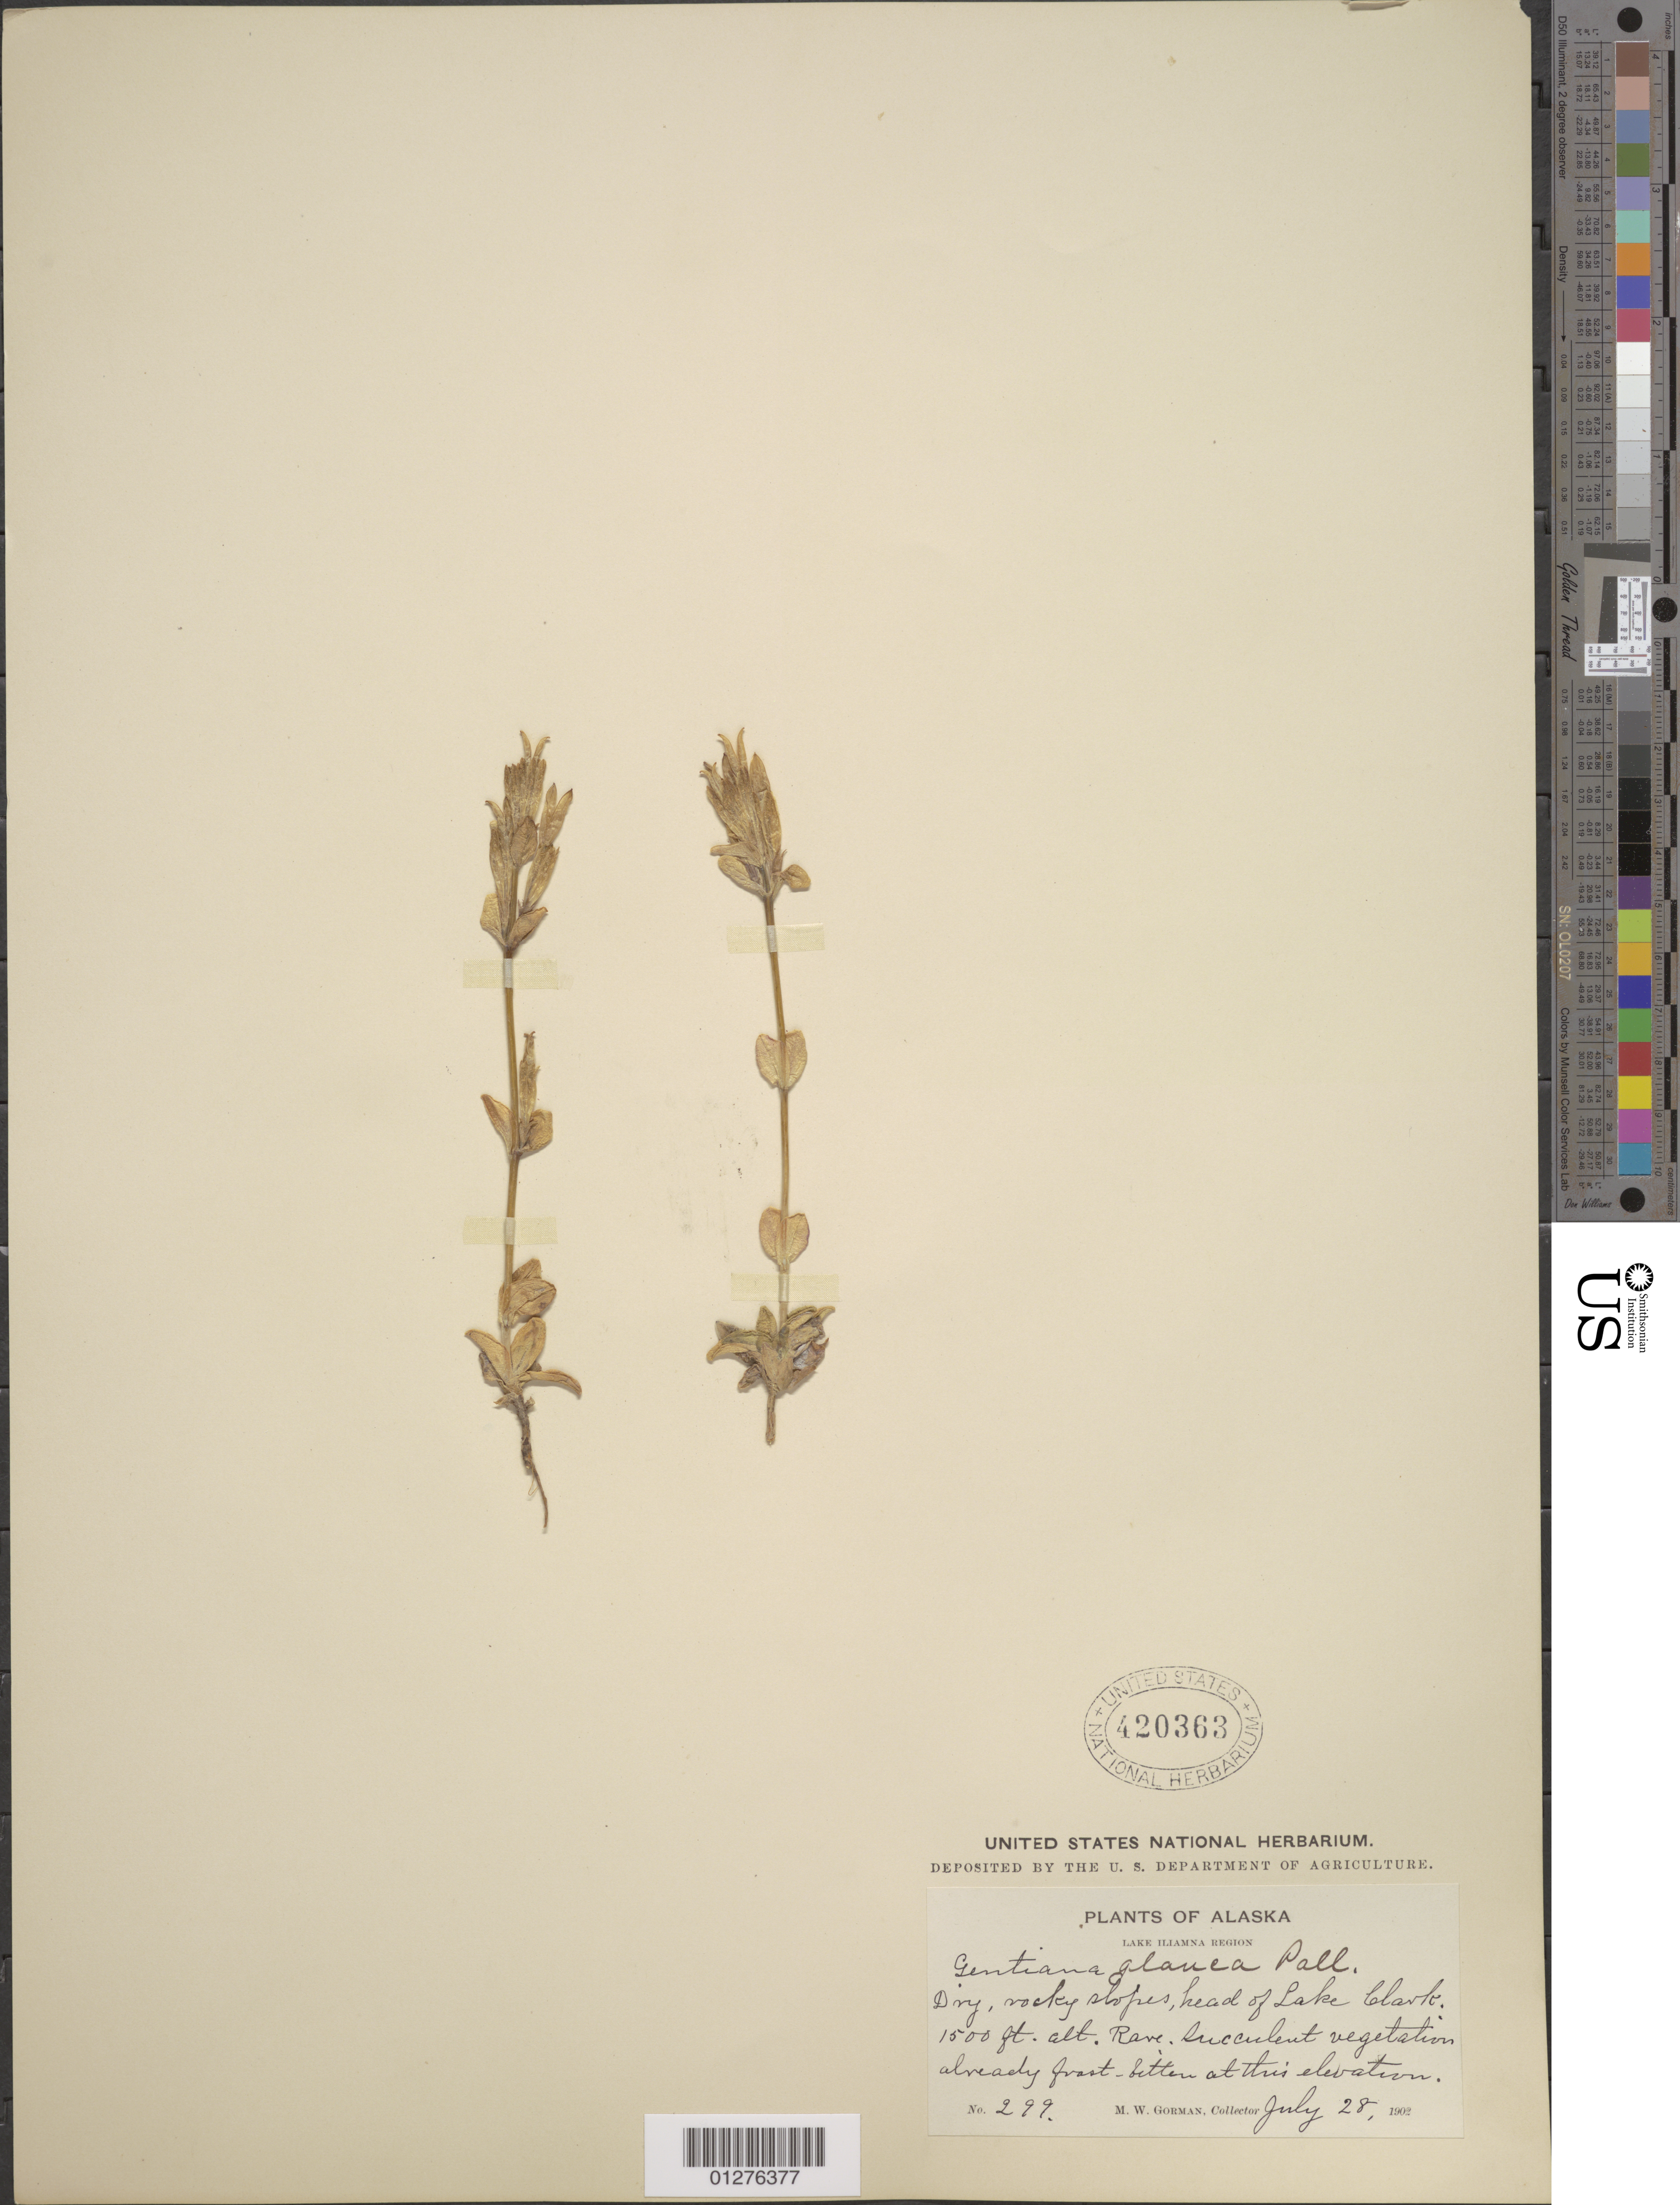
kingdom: Plantae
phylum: Tracheophyta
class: Magnoliopsida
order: Gentianales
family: Gentianaceae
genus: Gentiana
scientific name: Gentiana glauca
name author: Pall.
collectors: M. W. Gorman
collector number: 299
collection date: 1902-07-28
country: United States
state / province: Alaska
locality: Head of Lake Clark.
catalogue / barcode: US 420363